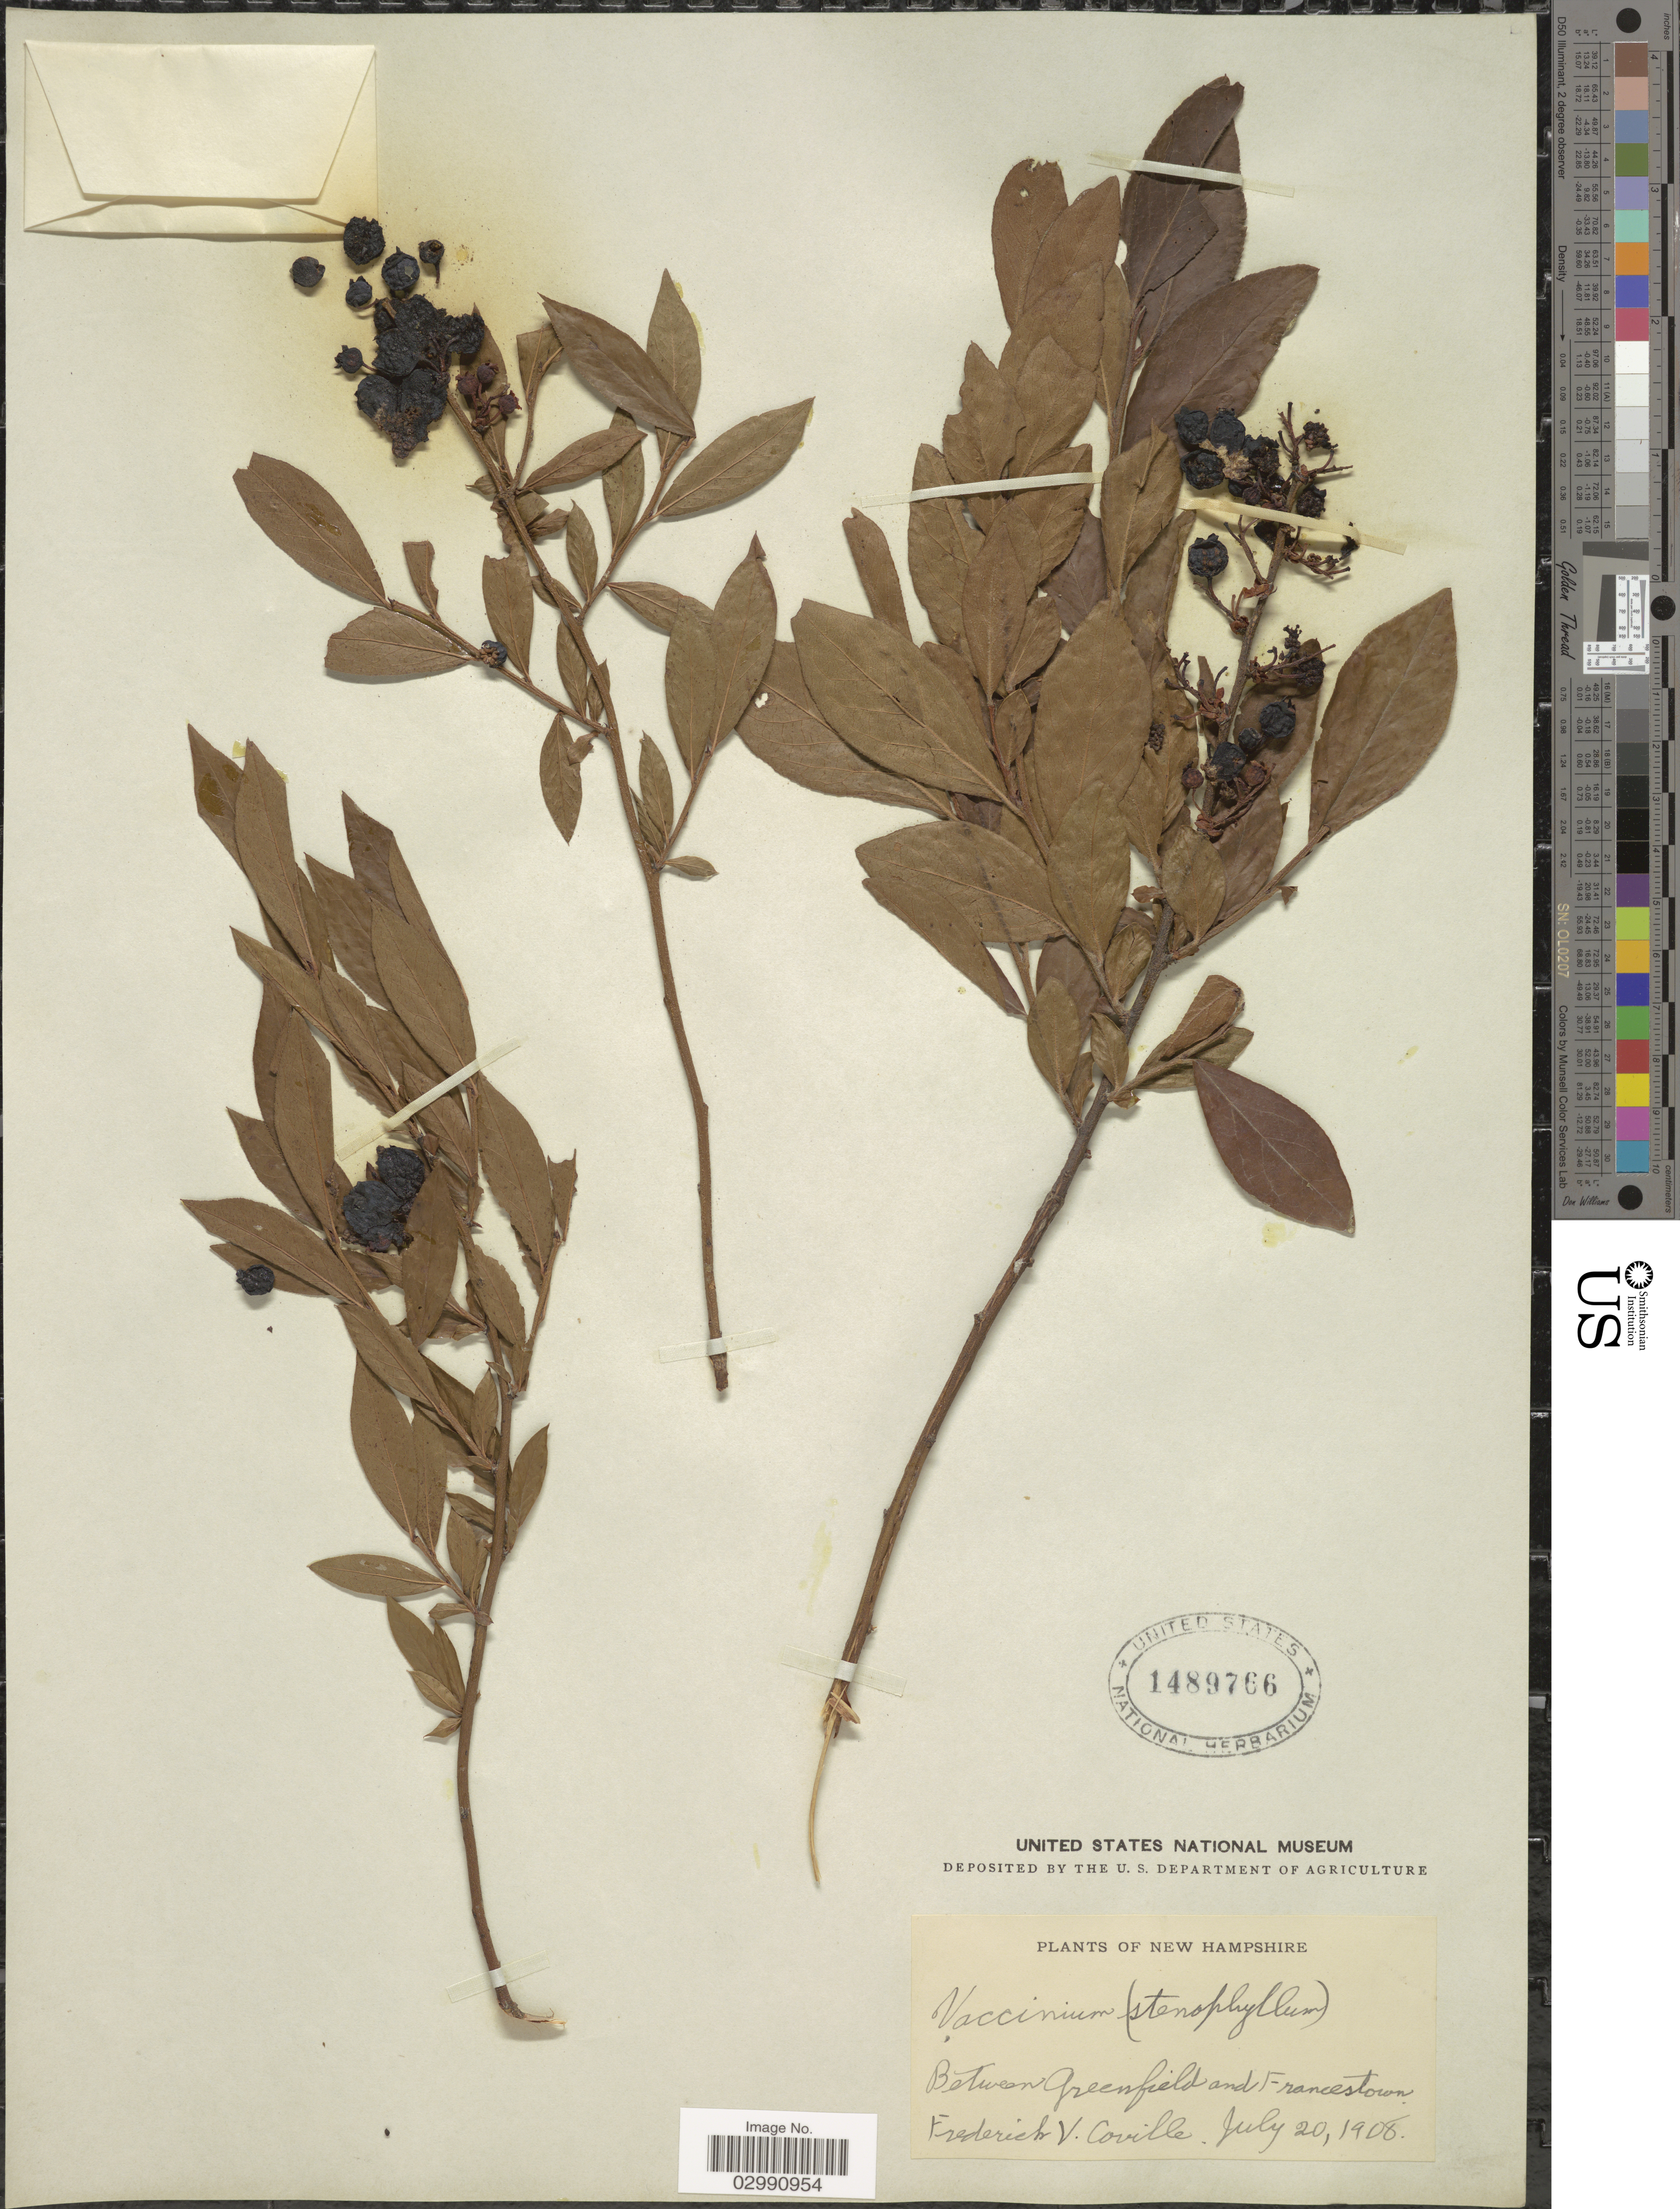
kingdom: Plantae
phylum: Tracheophyta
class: Magnoliopsida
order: Ericales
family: Ericaceae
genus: Vaccinium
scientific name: Vaccinium sp.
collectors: F. V. Coville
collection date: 1908-07-20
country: United States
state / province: New Hampshire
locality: Between Greenfield and Francestown.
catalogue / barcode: US 1489766